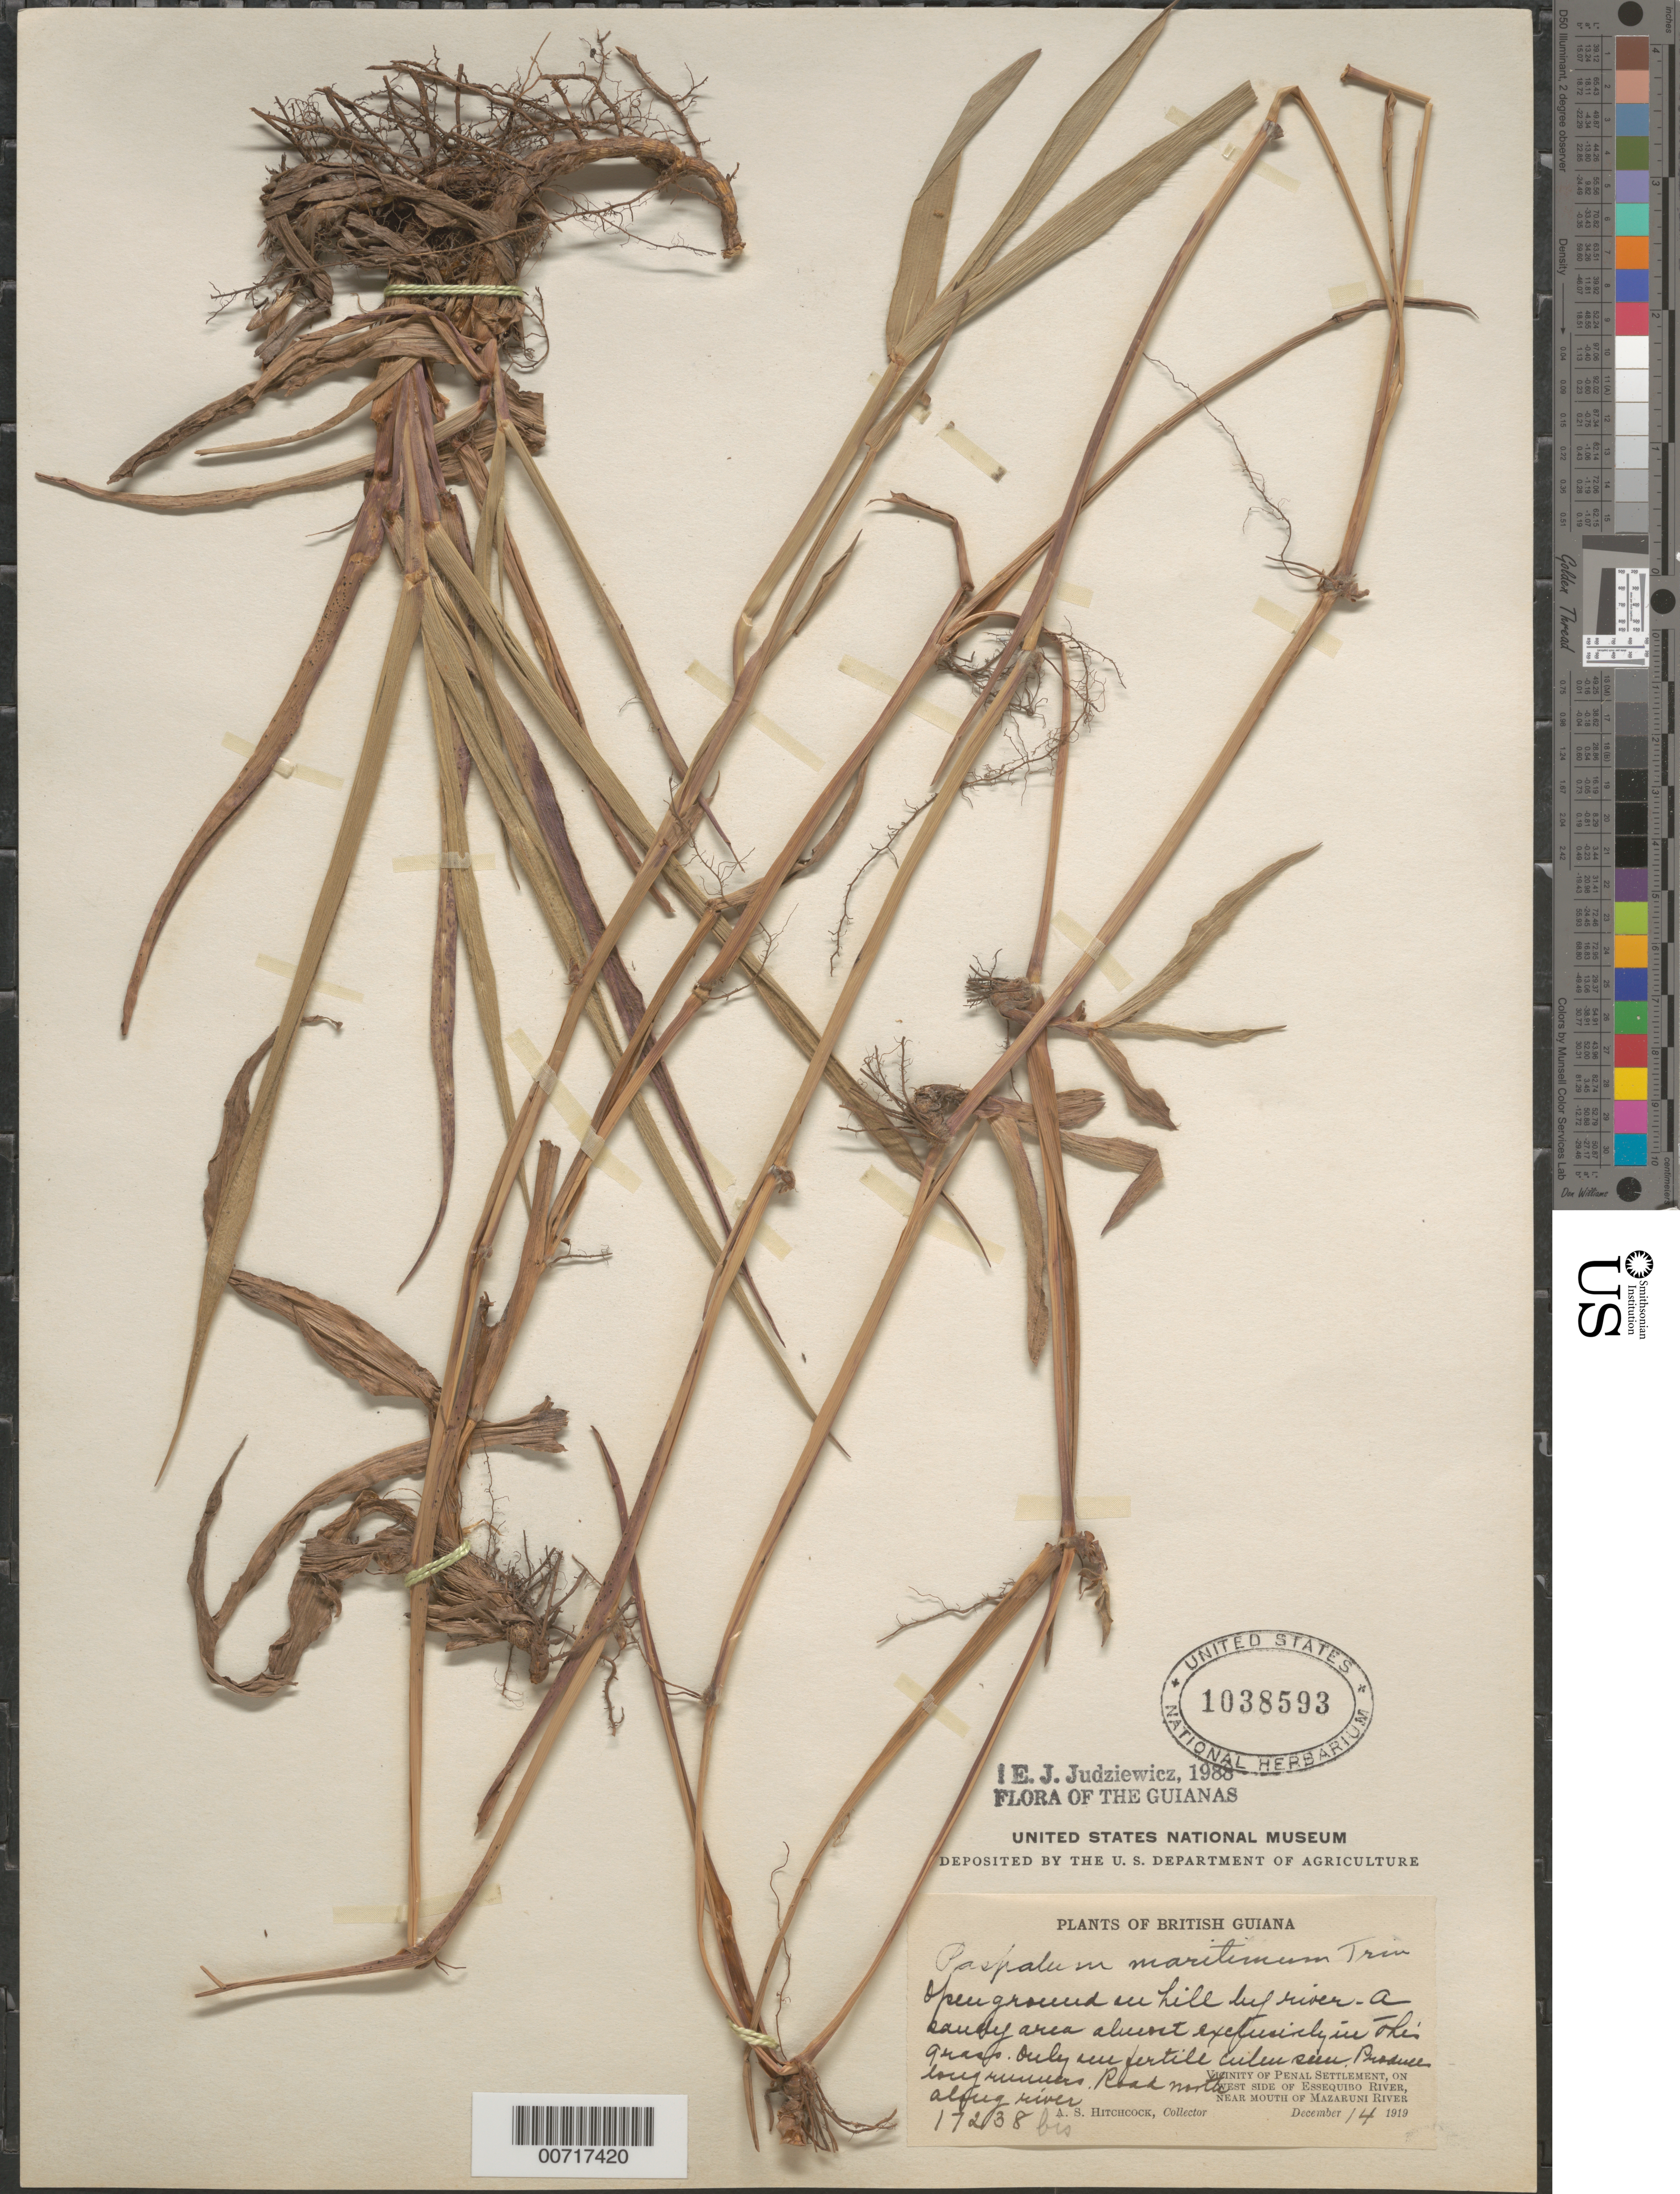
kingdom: Plantae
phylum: Tracheophyta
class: Liliopsida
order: Poales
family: Poaceae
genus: Paspalum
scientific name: Paspalum maritimum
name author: Trin.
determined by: Judziewicz, E. J.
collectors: A. S. Hitchcock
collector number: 17238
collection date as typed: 14-Dec-19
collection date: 1919-12-14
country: Guyana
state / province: Cuyuni-Mazaruni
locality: Penal Settlement, on W side of Essequibo River, near mouth of Mazaruni River; road N along river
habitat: Open ground on hill by river-a sandy area almost exclusively in this grass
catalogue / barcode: US 1038593